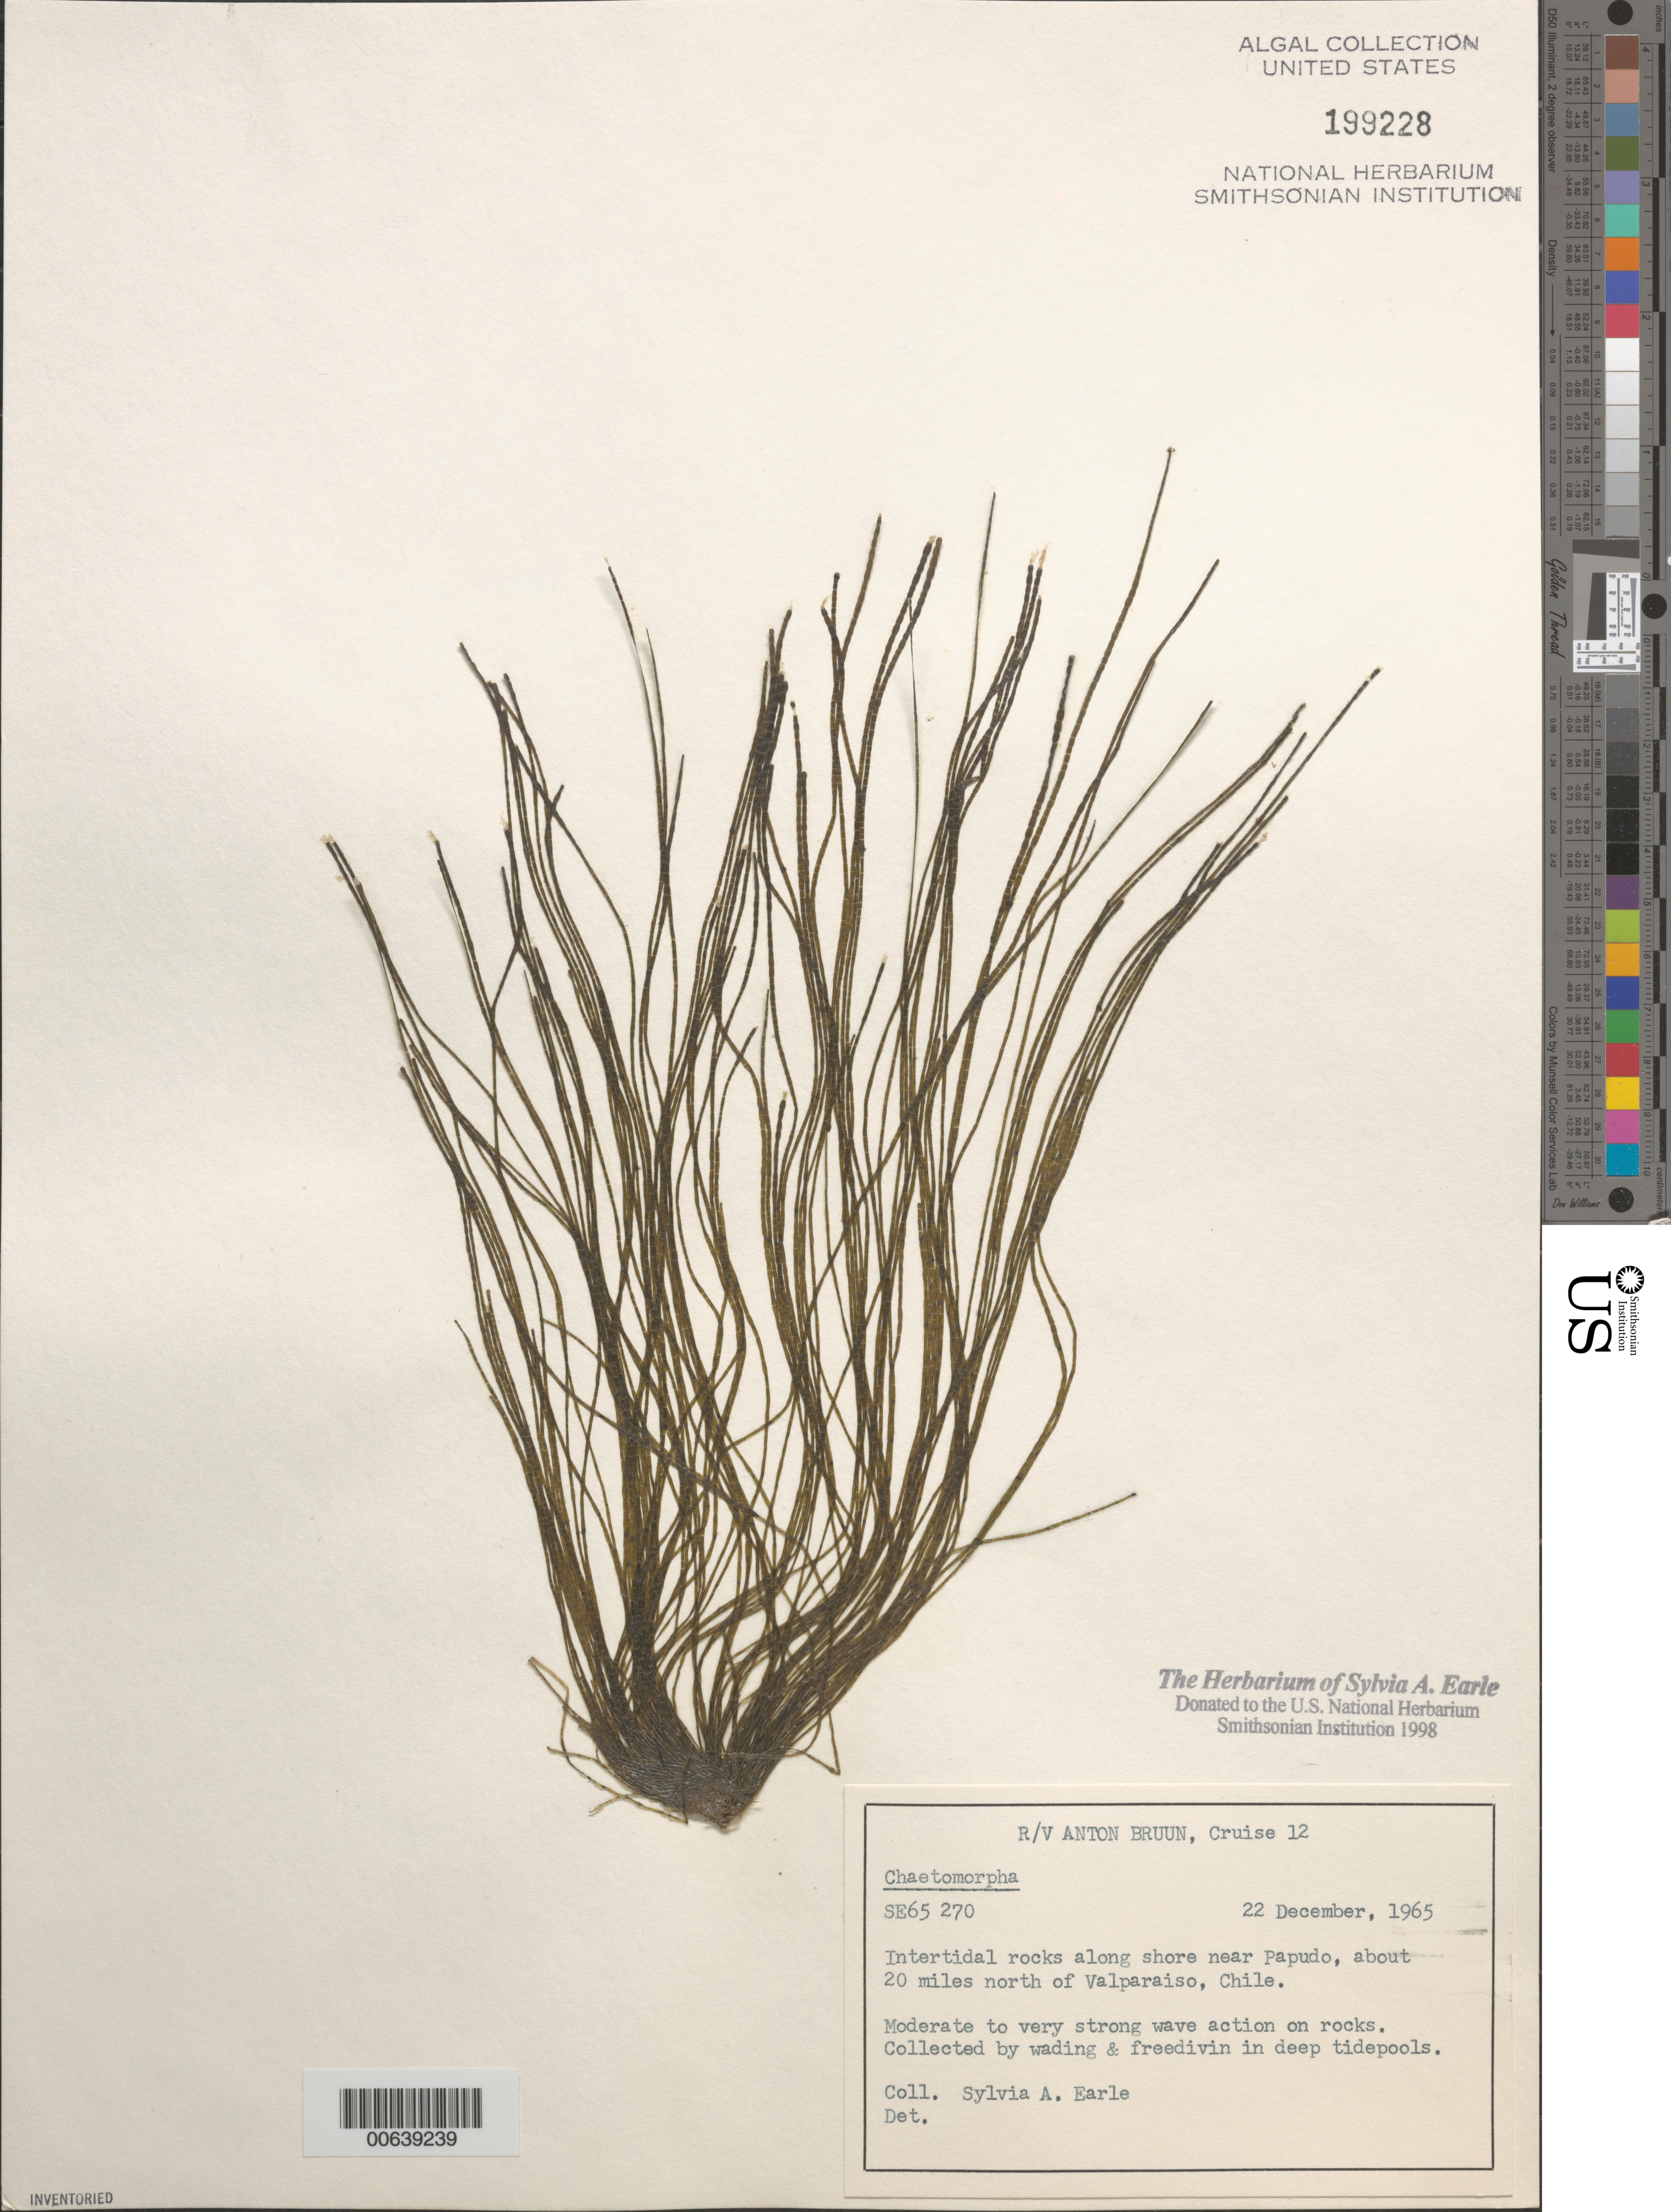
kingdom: Plantae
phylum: Chlorophyta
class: Ulvophyceae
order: Cladophorales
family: Cladophoraceae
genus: Chaetomorpha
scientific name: Chaetomorpha sp.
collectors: S. A. Earle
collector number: SE 65270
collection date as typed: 22 Dec 1965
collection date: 1965-12-22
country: Chile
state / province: Valparaíso (V)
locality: Near Papudo, ca. 20 miles north of Valparaiso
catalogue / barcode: US 199228